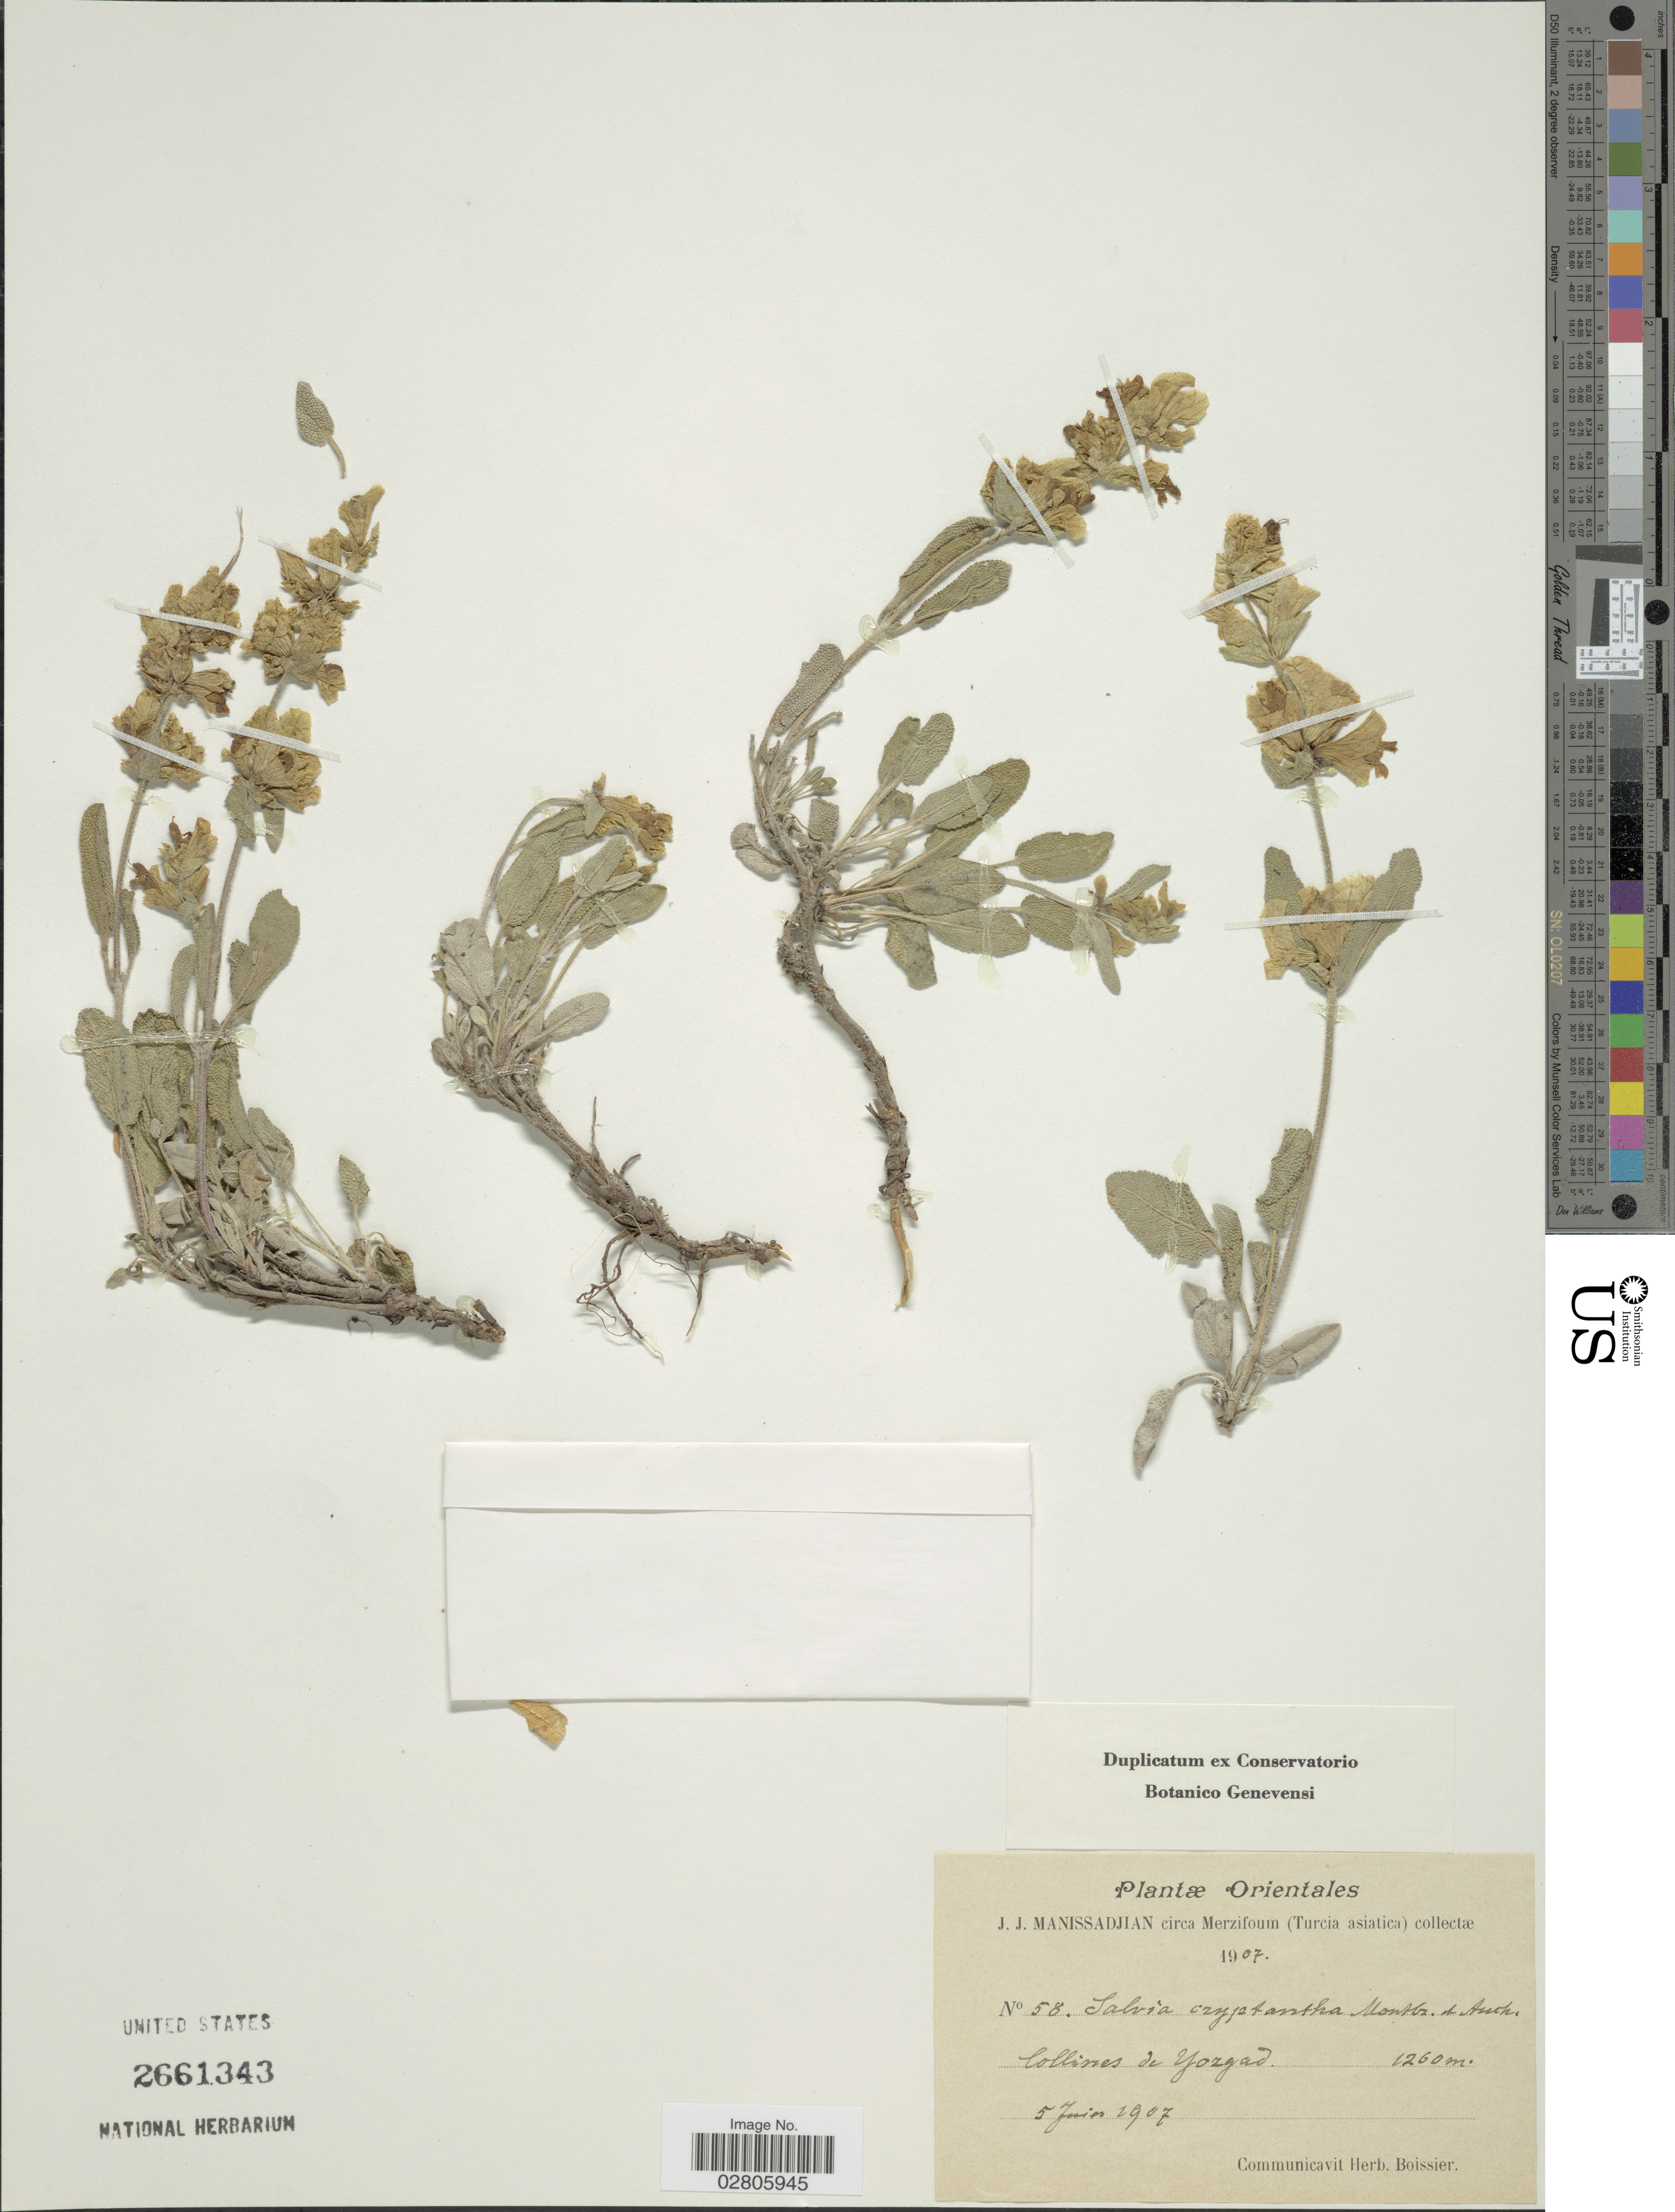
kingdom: Plantae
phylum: Tracheophyta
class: Magnoliopsida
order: Lamiales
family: Lamiaceae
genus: Salvia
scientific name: Salvia cryptantha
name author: Montbret & Aucher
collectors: J. Manissadjian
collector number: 58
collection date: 1907-06-05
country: Turkey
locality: Orientales. Circa Merzifoum (Turcia asiatica). Collines de Yozgad.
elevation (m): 1260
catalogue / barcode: US 2661343